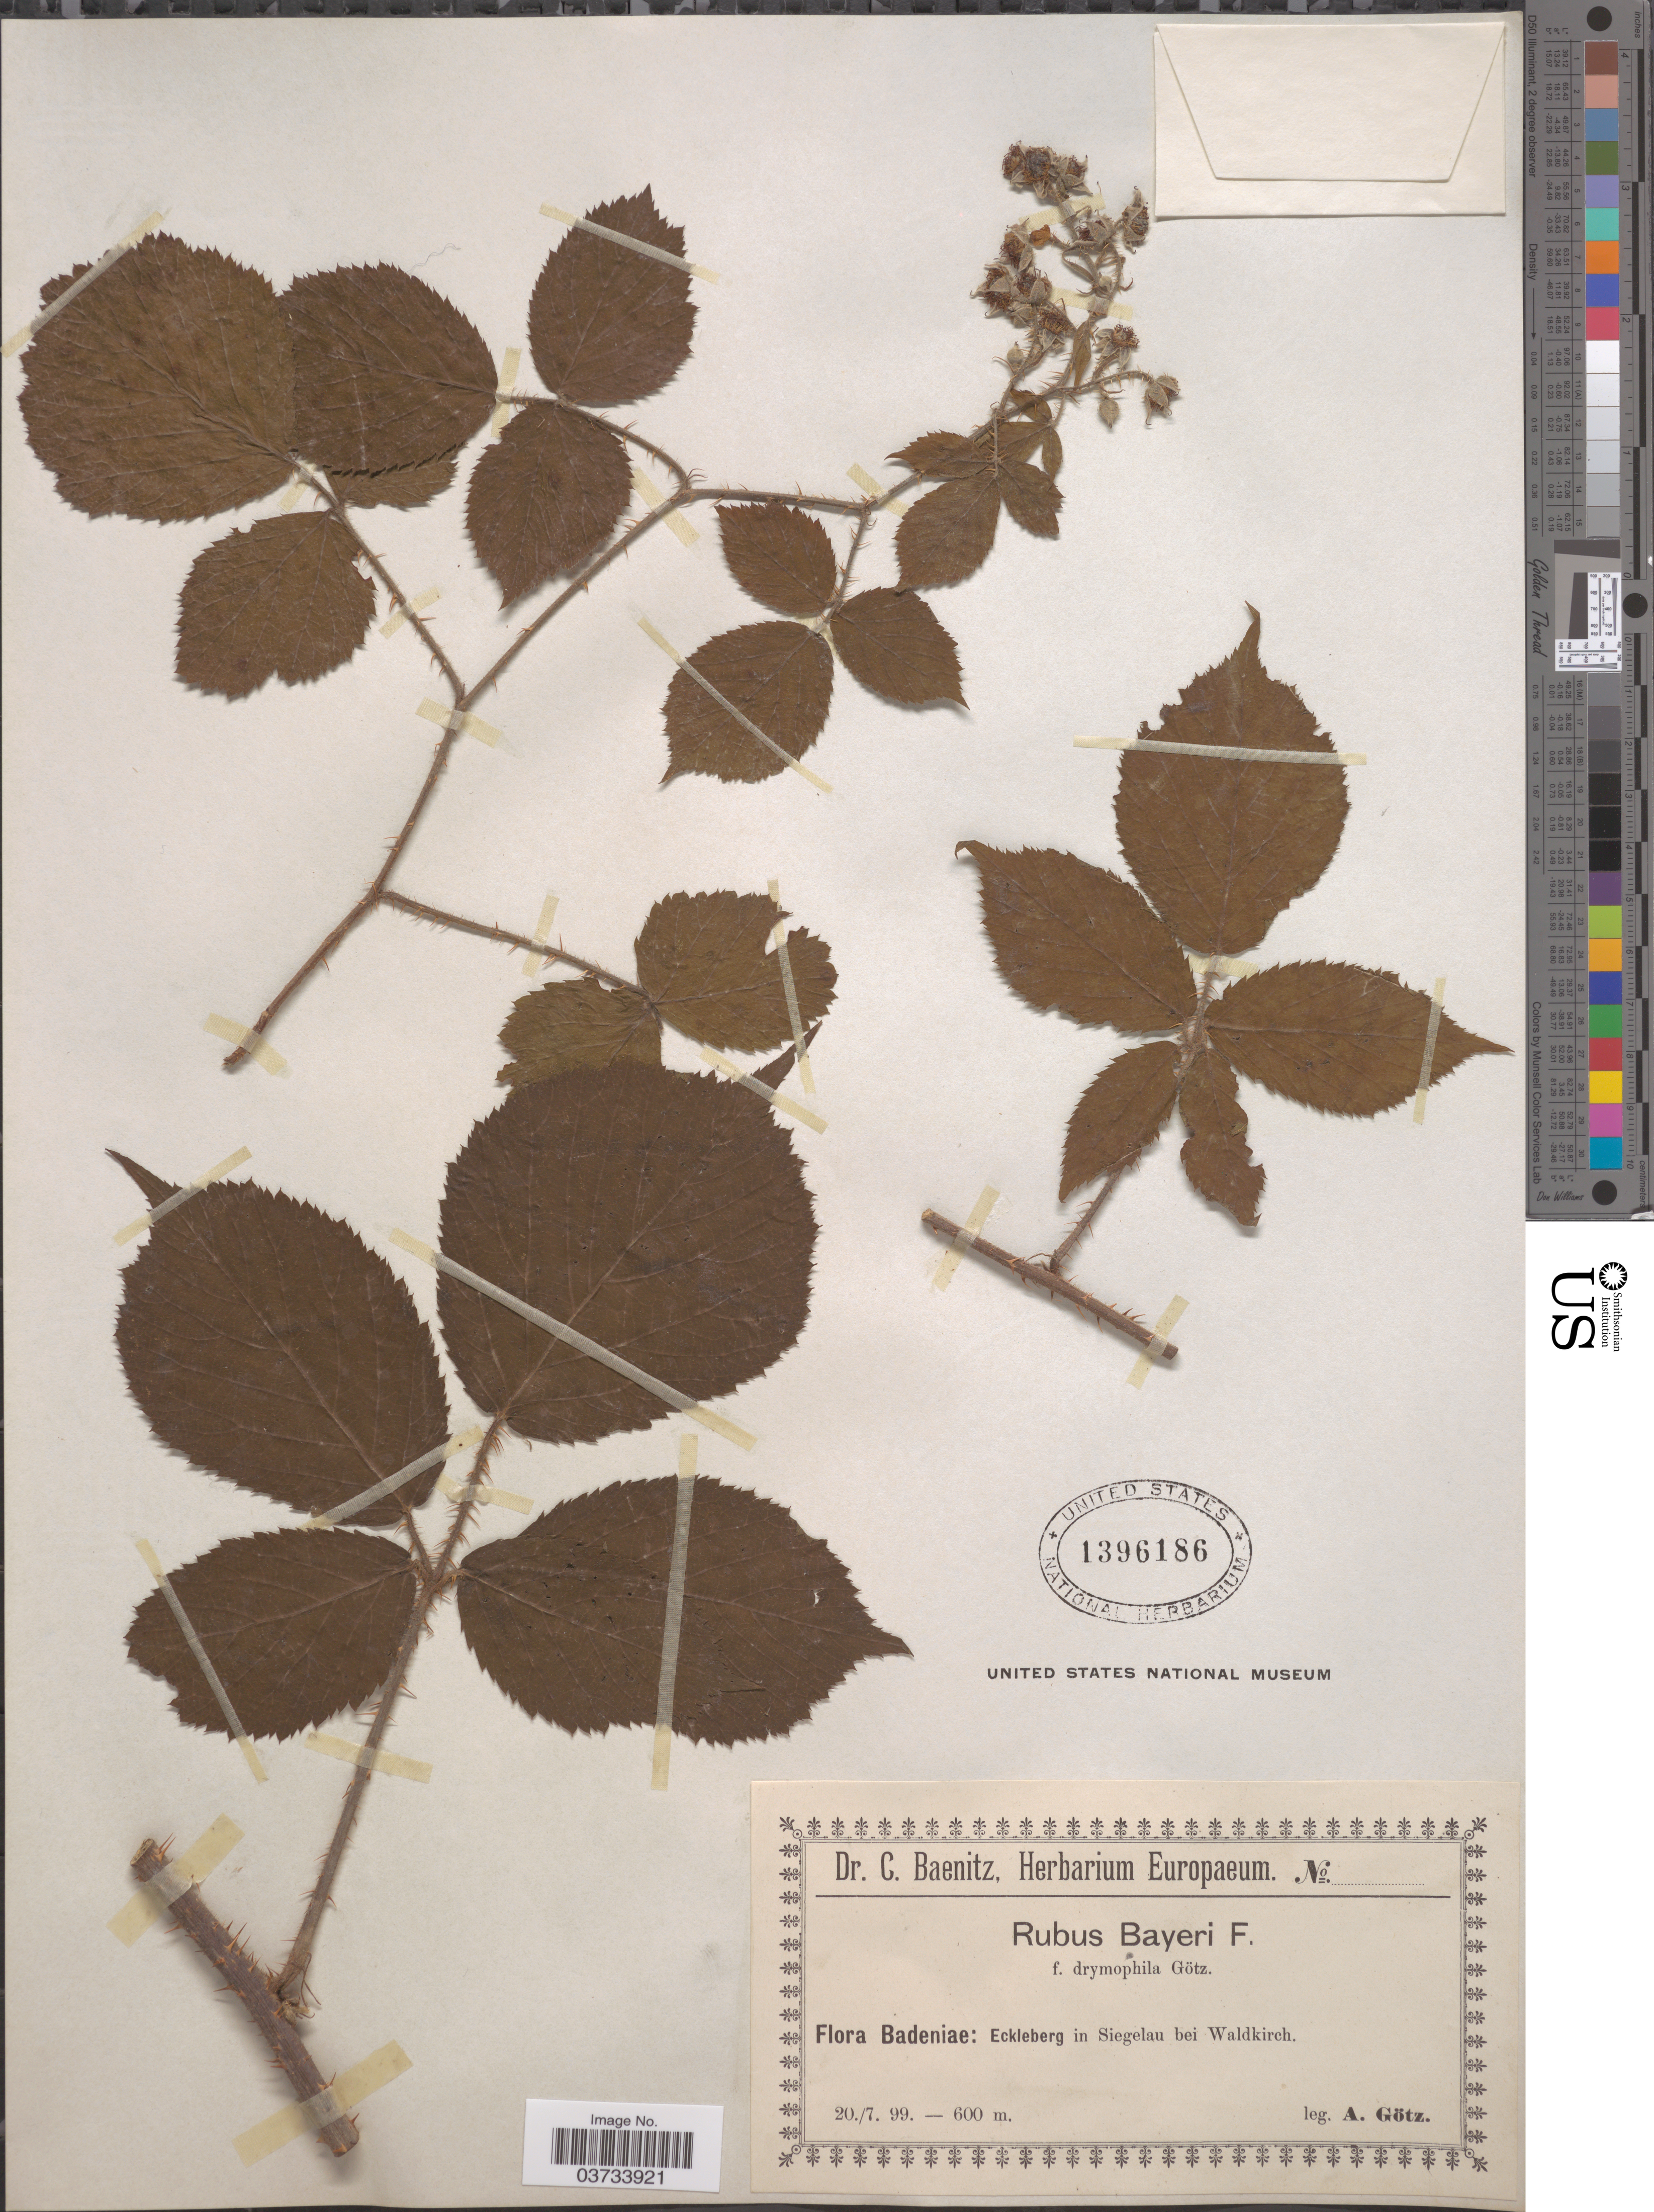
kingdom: Plantae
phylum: Tracheophyta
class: Magnoliopsida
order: Rosales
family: Rosaceae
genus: Rubus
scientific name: Rubus bayeri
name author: Focke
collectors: A. Götz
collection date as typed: Transcribed d/m/y: 20/7/99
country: Germany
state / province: Baden-Württemberg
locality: Badeniae: Eckleberg in Siegelau bei Waldkirch.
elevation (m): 600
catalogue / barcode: US 1396186